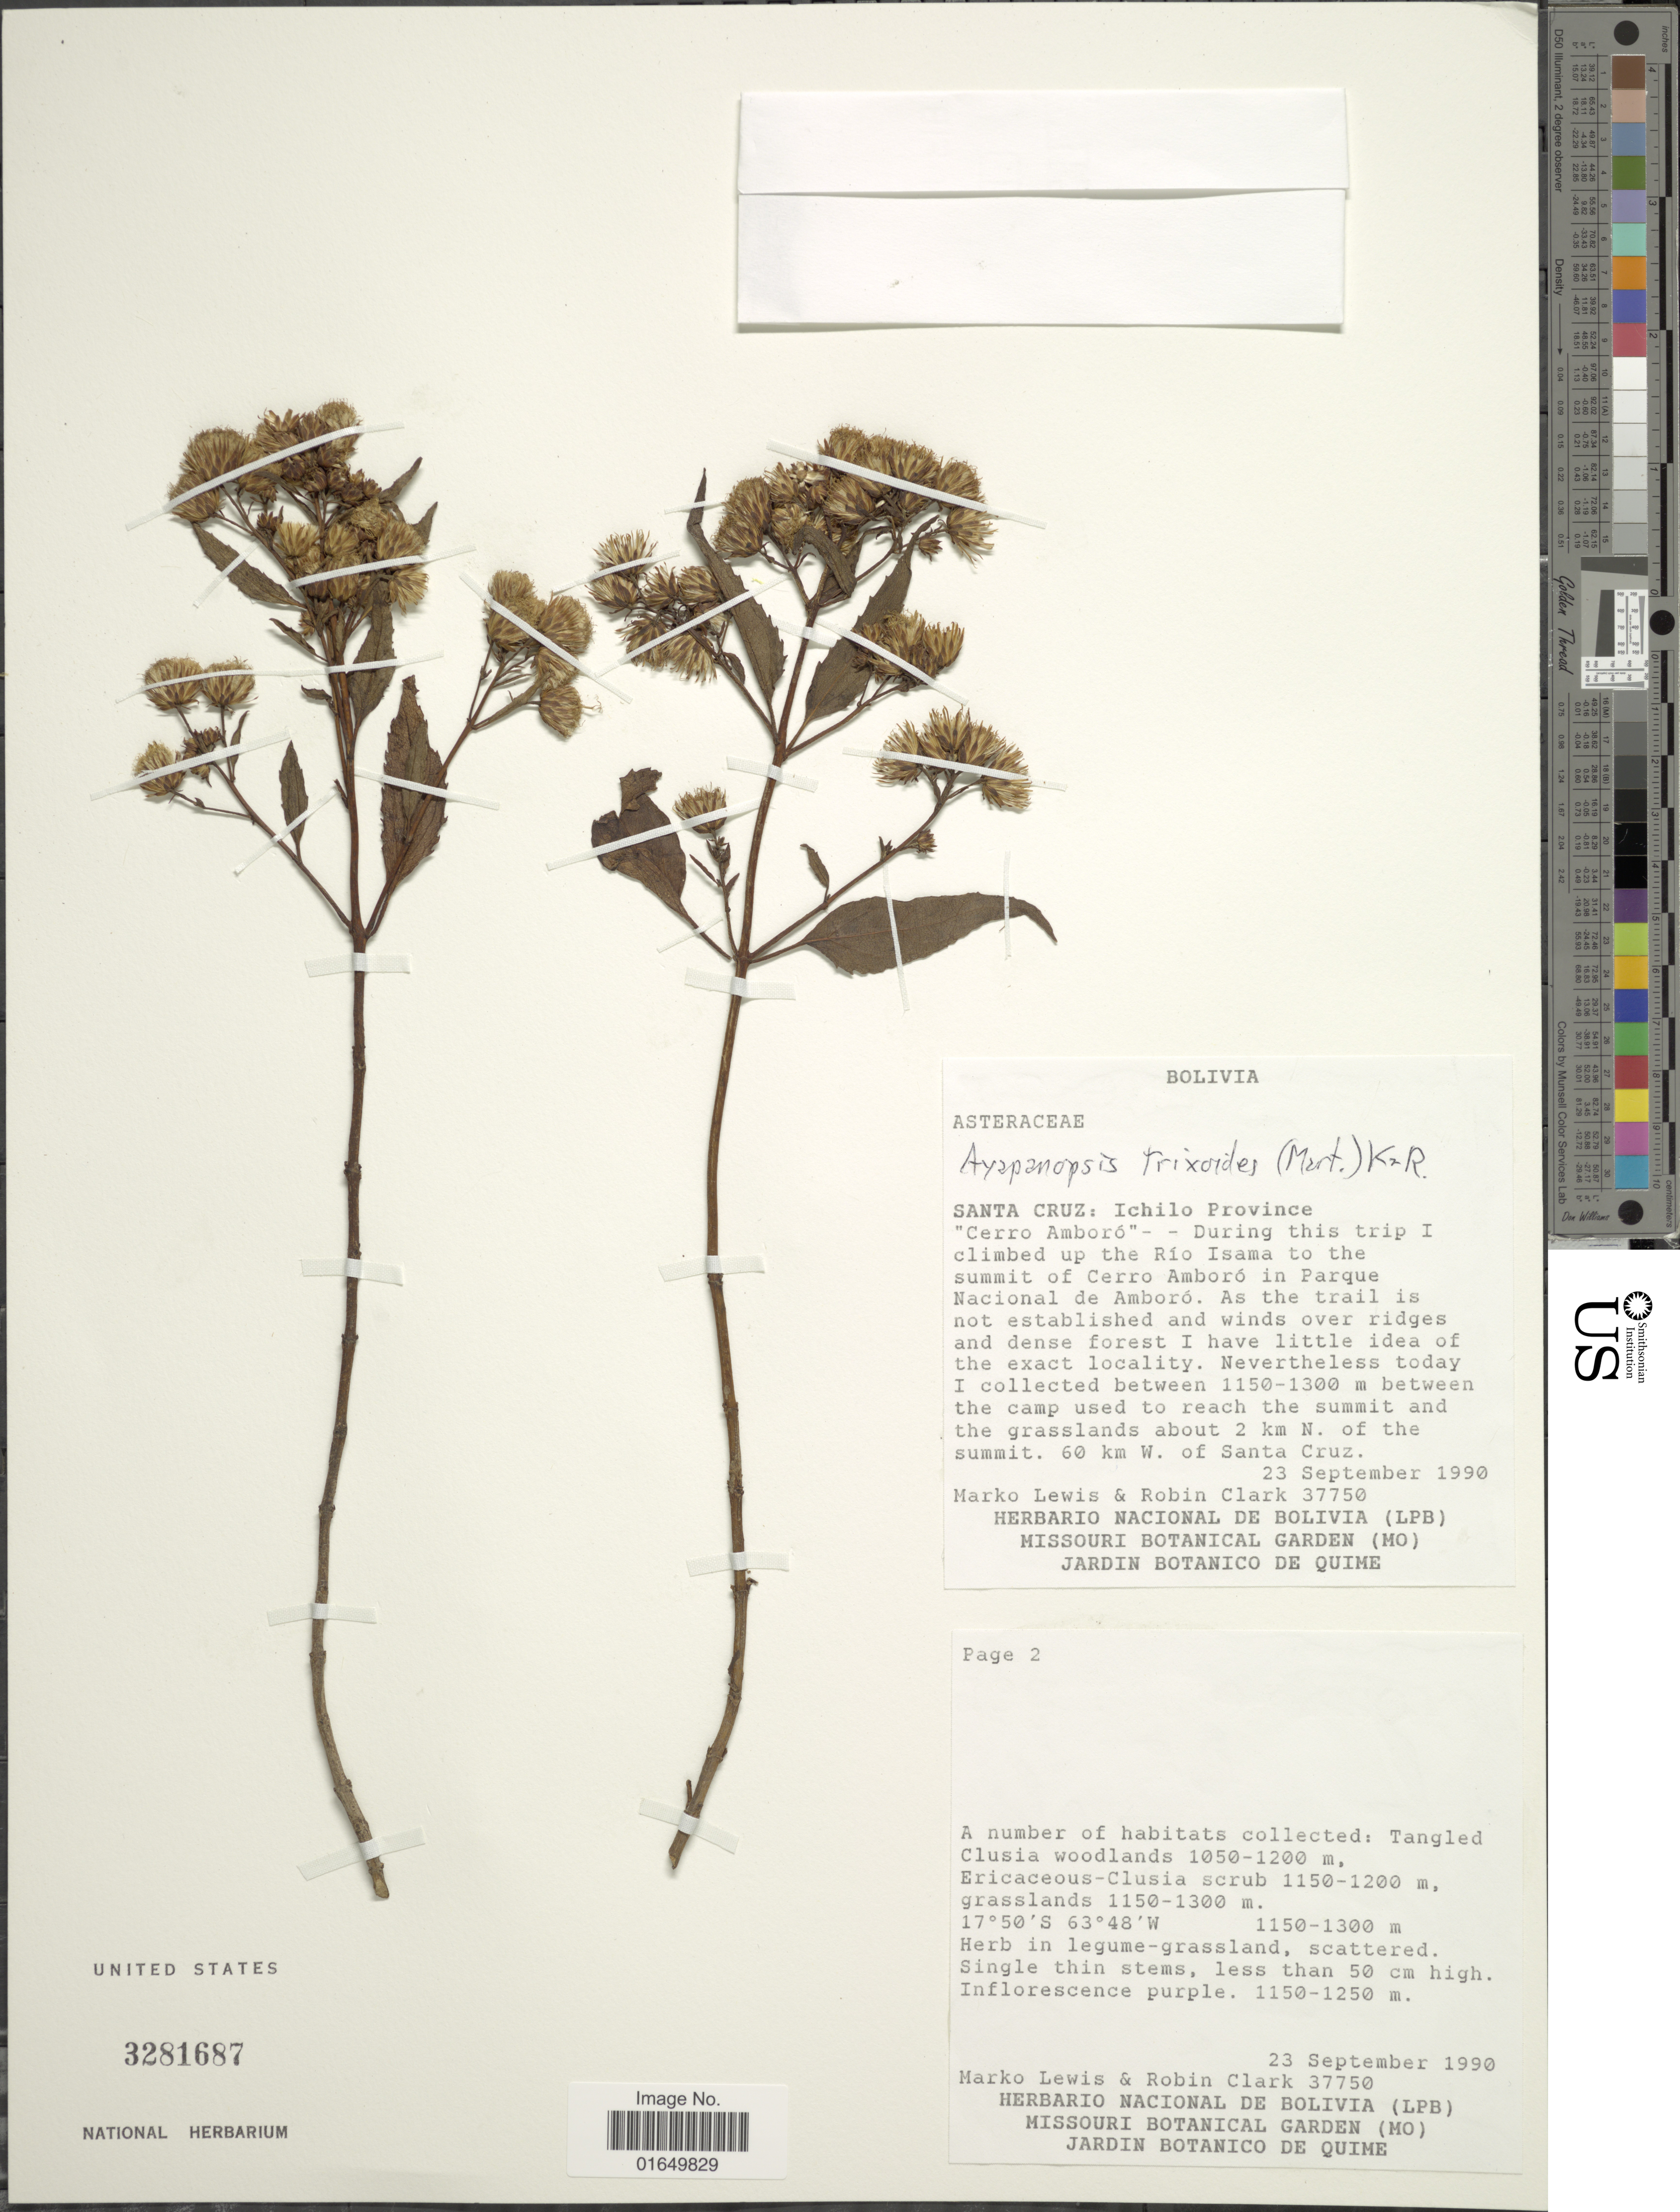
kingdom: Plantae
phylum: Tracheophyta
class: Magnoliopsida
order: Asterales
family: Asteraceae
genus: Heterocondylus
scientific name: Heterocondylus didymum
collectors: M. A. Lewis & R. Clark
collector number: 37750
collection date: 1990-09-23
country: Bolivia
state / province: Santa Cruz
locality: Ichilo Province. "Cerro Amboró" - - During this trip I climbed up the Rio Isama to the summit of Cerro Amboró in Parque Nacional de Amboró. between the camp used to reach the summit and the grasslands about 2 km N. of the summit. 60 km. W. of Santa Cruz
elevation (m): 1050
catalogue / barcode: US 3281687